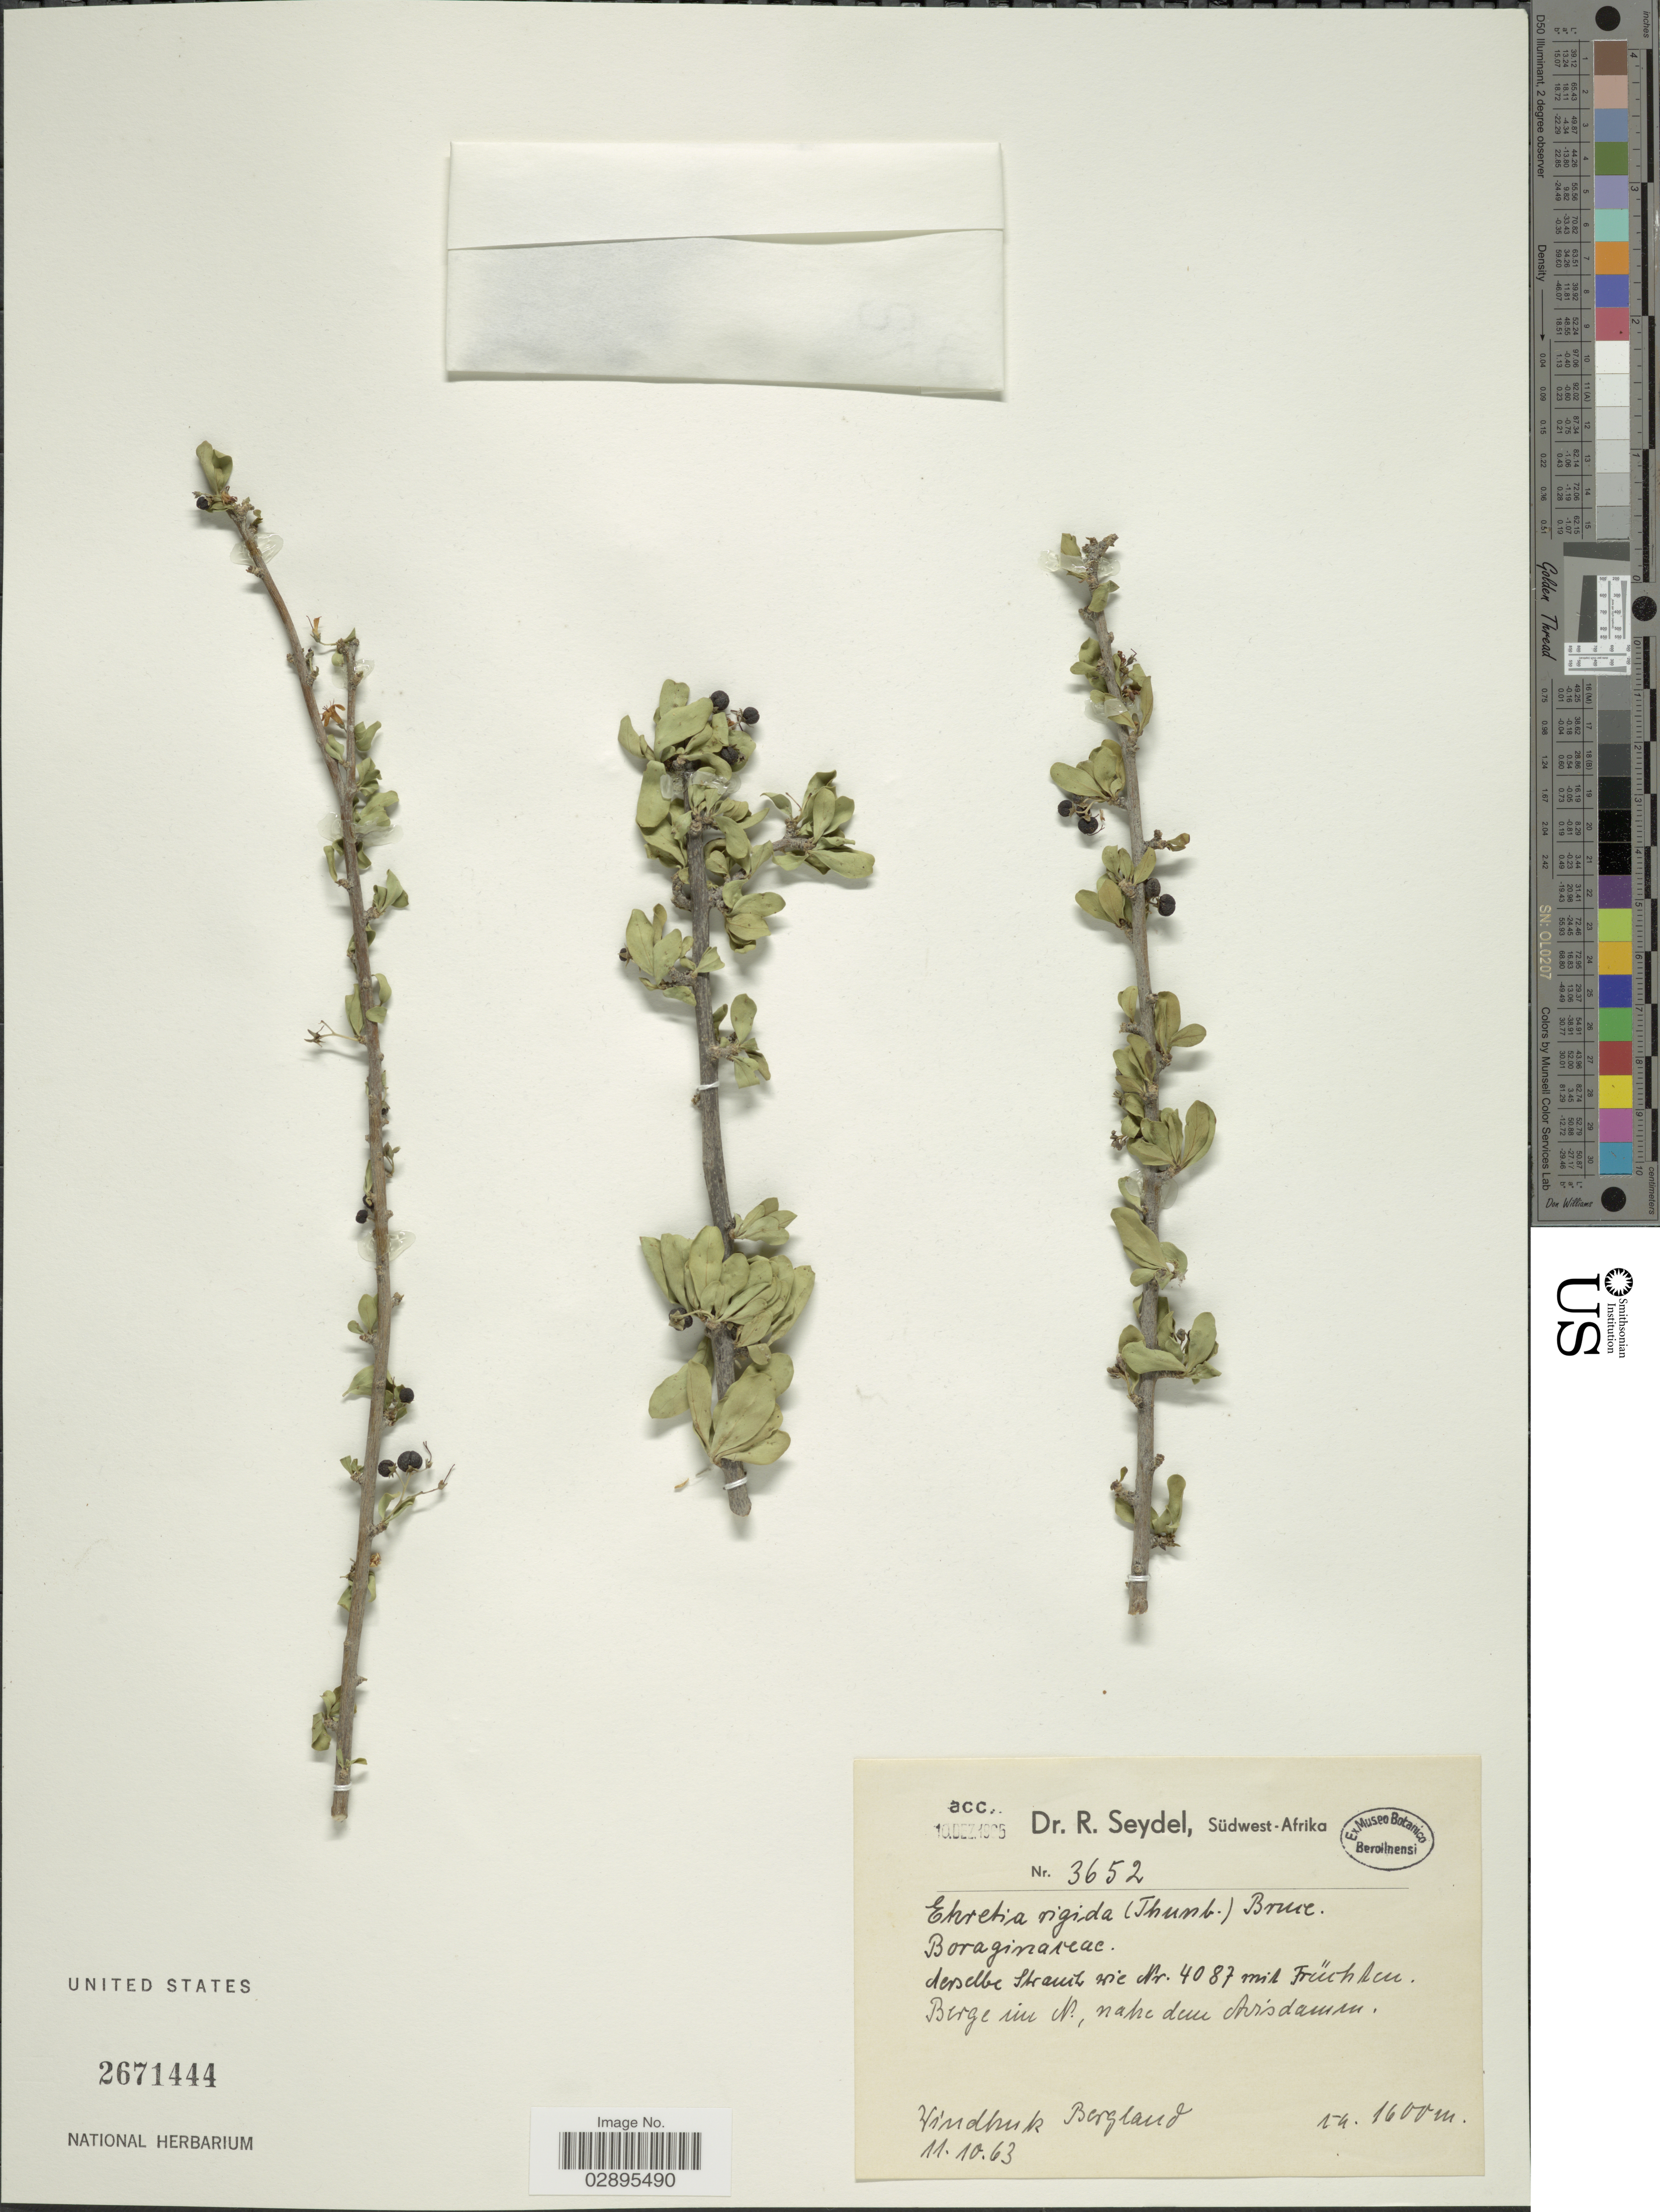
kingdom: Plantae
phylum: Tracheophyta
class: Magnoliopsida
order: Boraginales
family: Ehretiaceae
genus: Ehretia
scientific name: Ehretia rigida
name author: (Thunb.) Druce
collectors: R. Seydel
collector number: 3652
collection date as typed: Transcribed d/m/y: 11/10/63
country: Namibia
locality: Südwest-Afrika. Windhuk Bergland.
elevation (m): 1600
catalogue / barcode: US 2671444